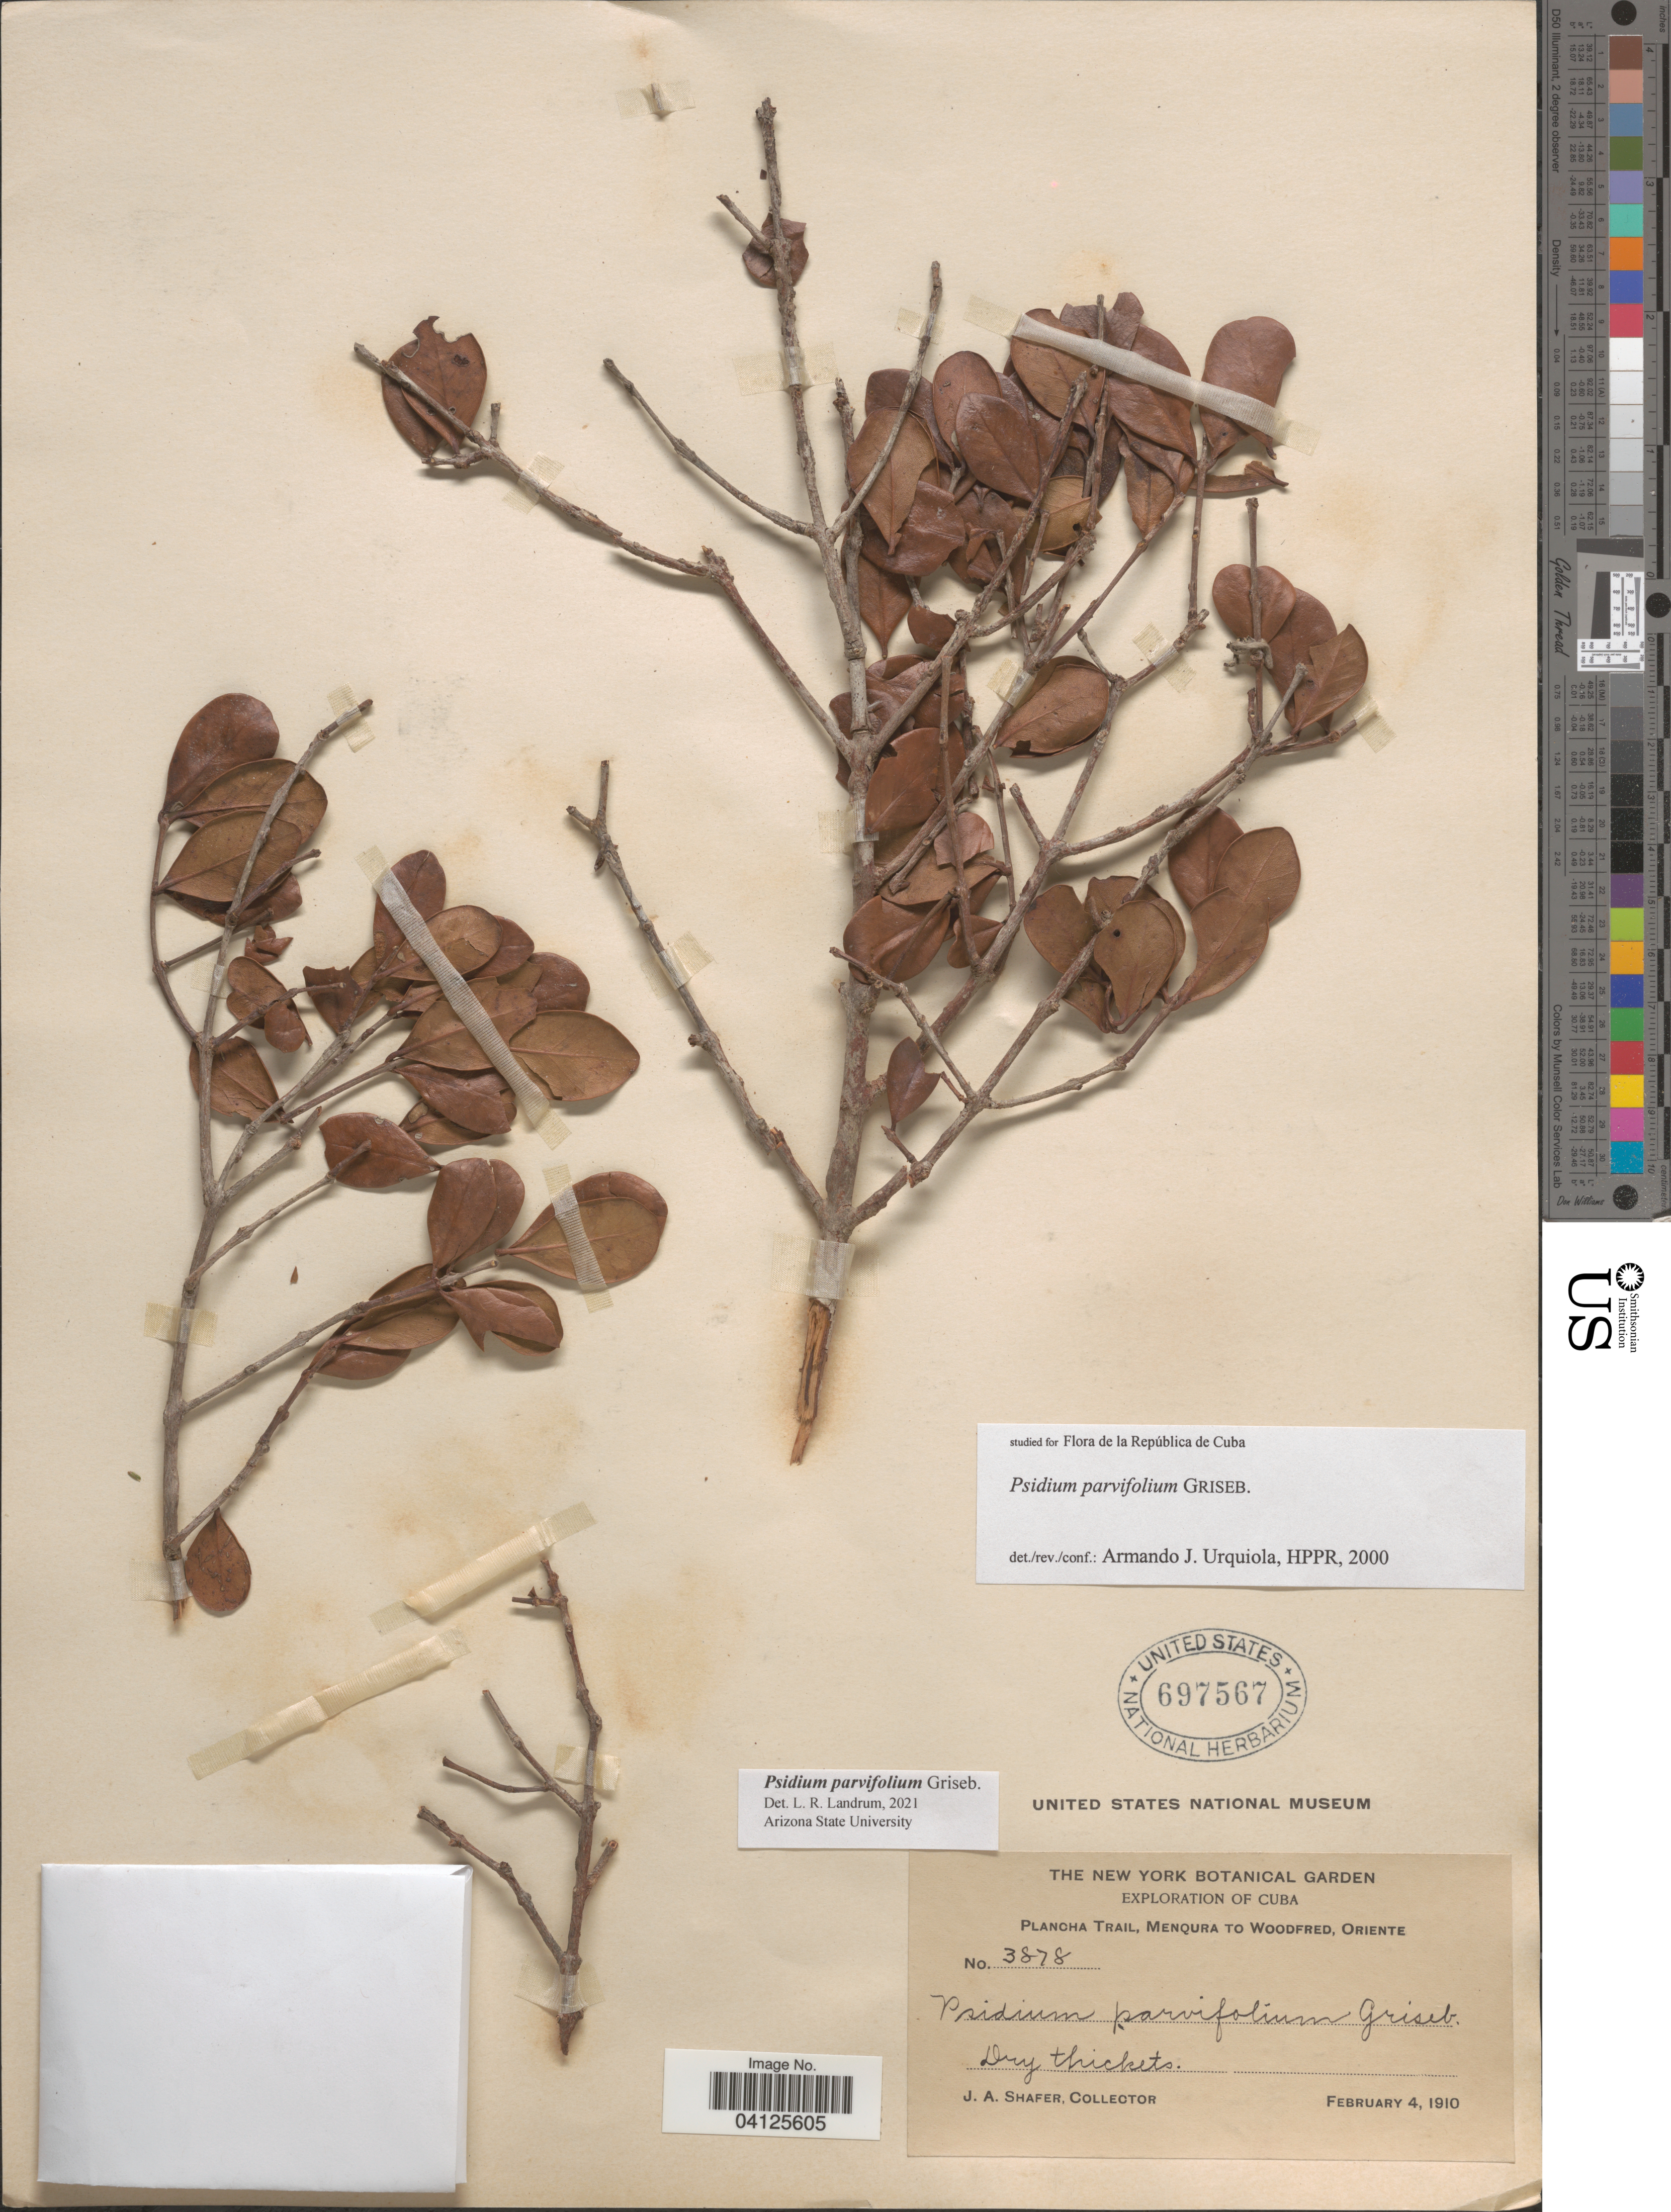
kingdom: Plantae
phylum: Tracheophyta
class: Magnoliopsida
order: Myrtales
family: Myrtaceae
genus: Psidium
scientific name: Psidium parvifolium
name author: Griseb.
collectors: J. A. Shafer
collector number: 3878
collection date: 1910-02-04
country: Cuba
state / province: Oriente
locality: Exploration of Cuba. Plancha Trail, Menqura to Woodfred.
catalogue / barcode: US 697567